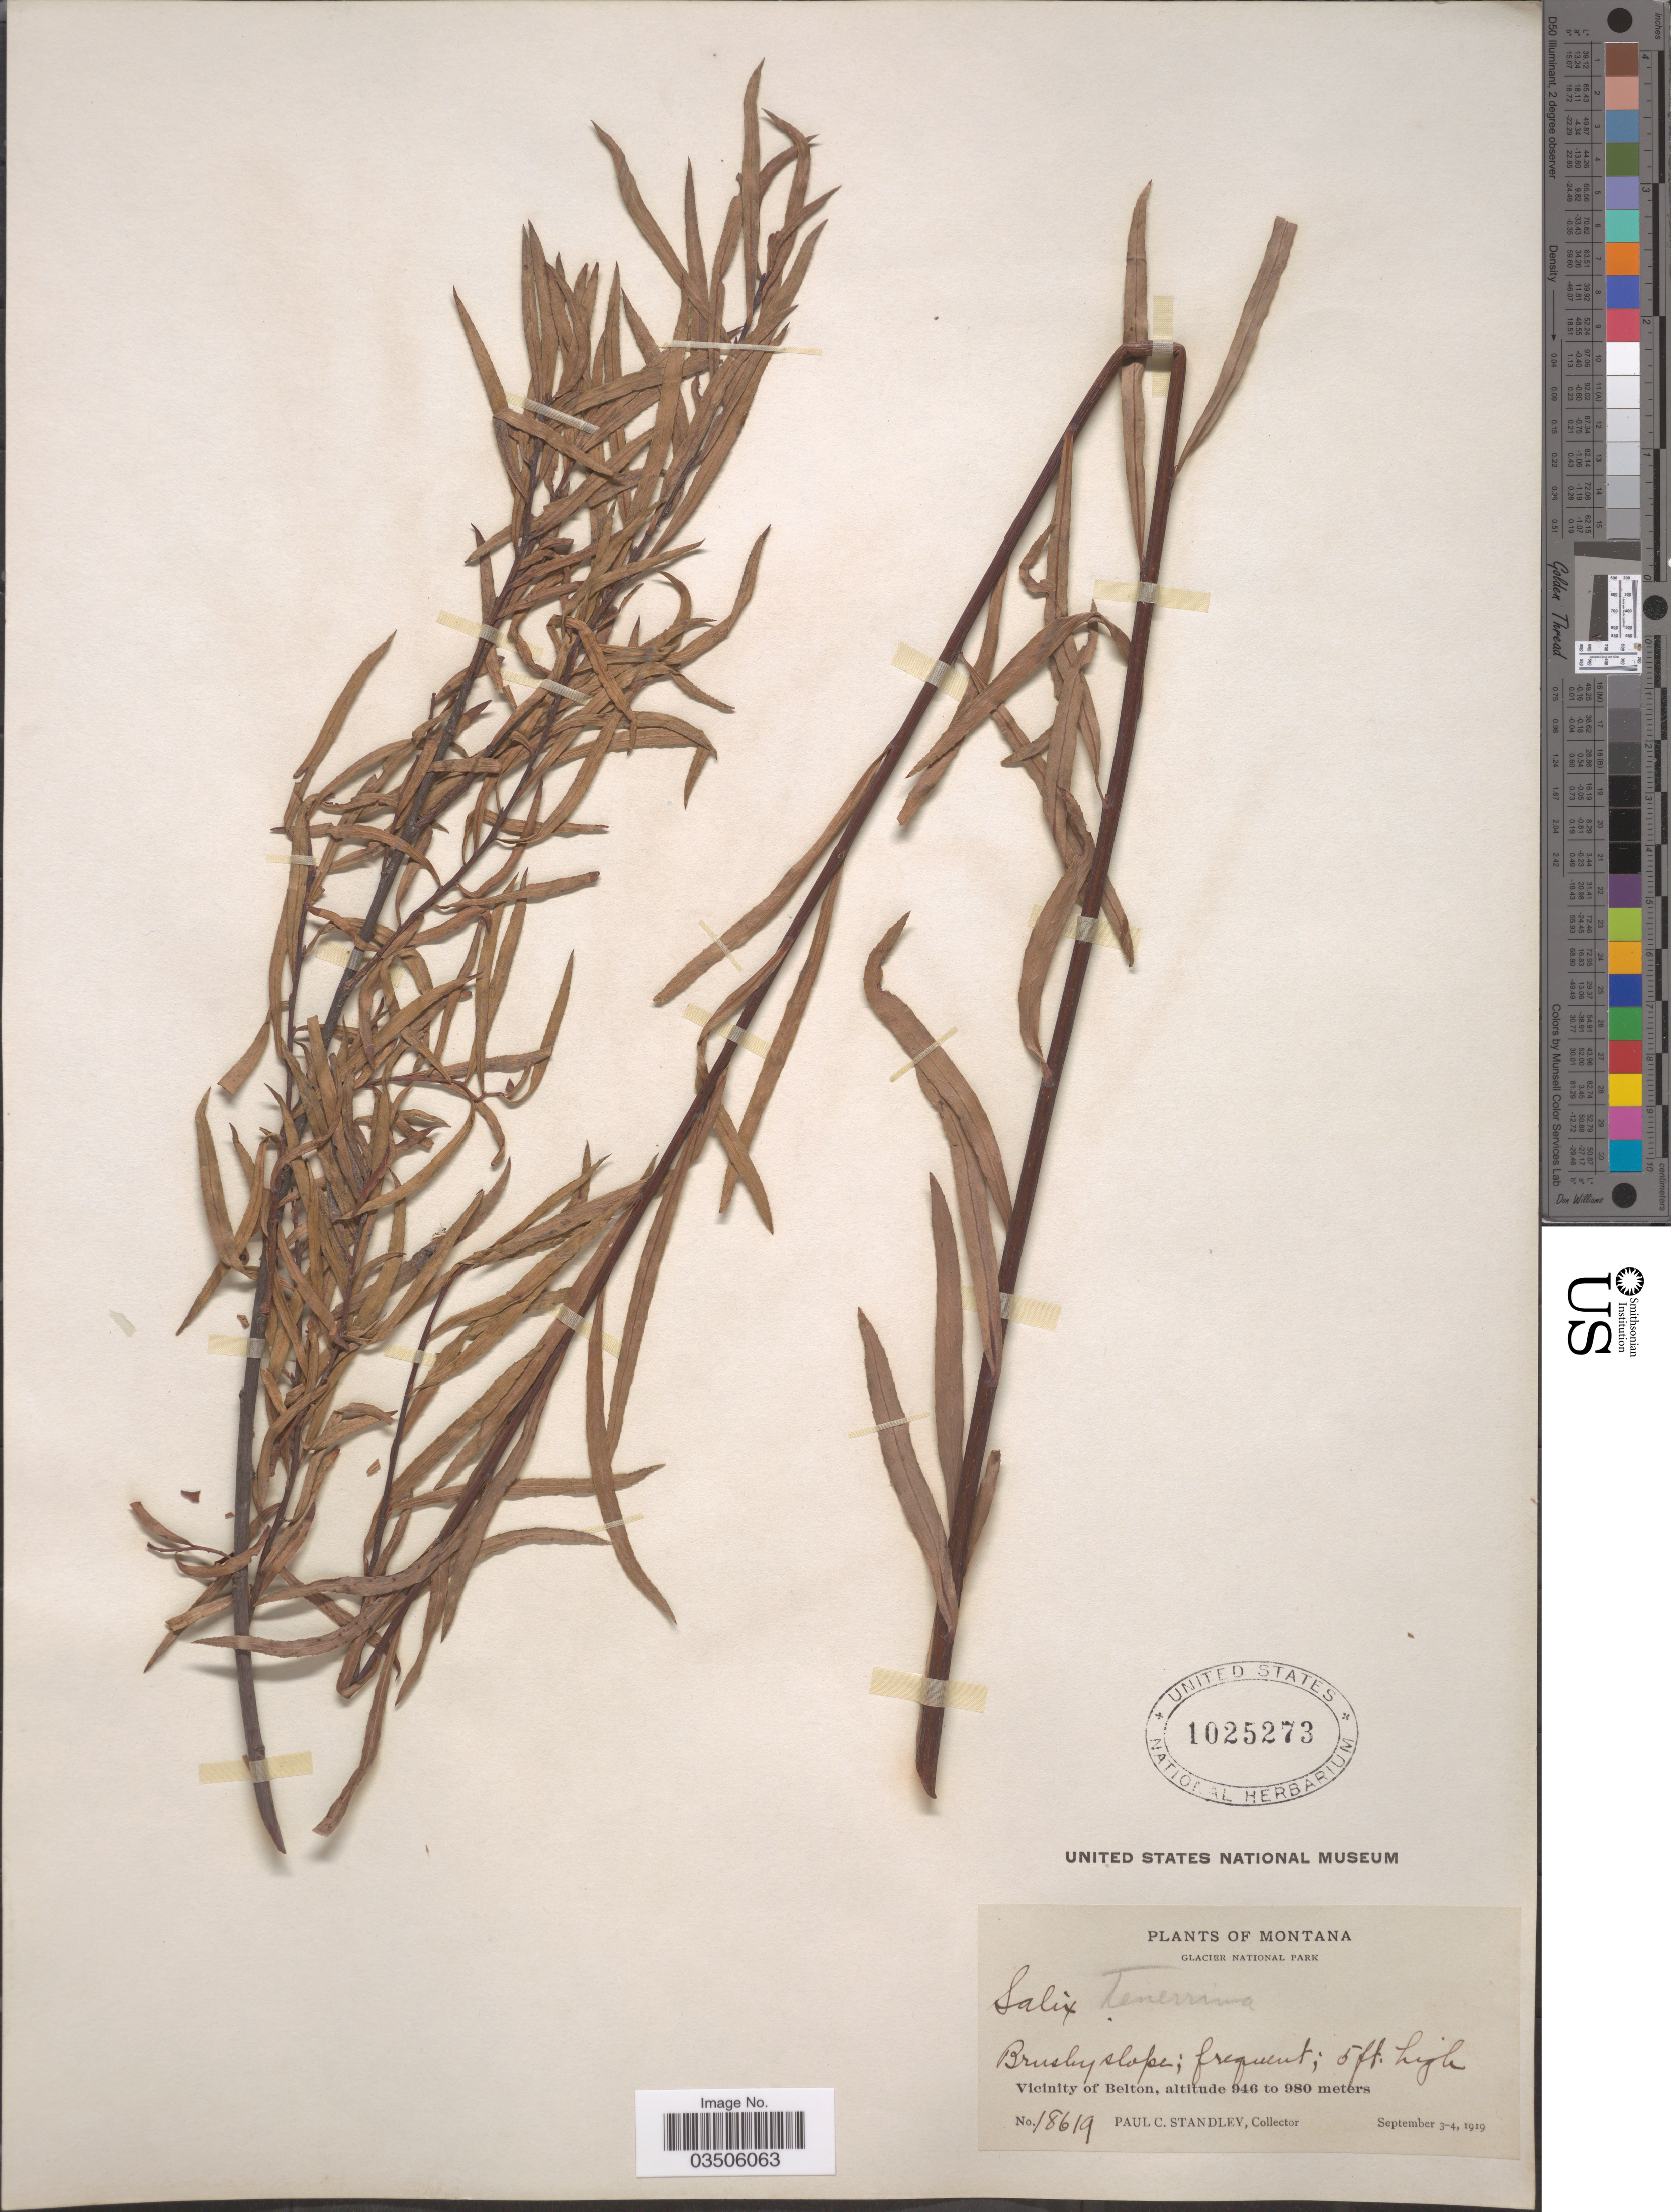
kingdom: Plantae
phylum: Tracheophyta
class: Magnoliopsida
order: Malpighiales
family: Salicaceae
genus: Salix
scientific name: Salix tenerrima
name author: (L.F. Hend.) A. Heller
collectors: P. C. Standley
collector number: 18619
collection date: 1919-09-03/1919-09-04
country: United States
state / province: Montana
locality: Glacier National Park. Vicinity of Belton.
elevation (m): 946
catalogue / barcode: US 1025273